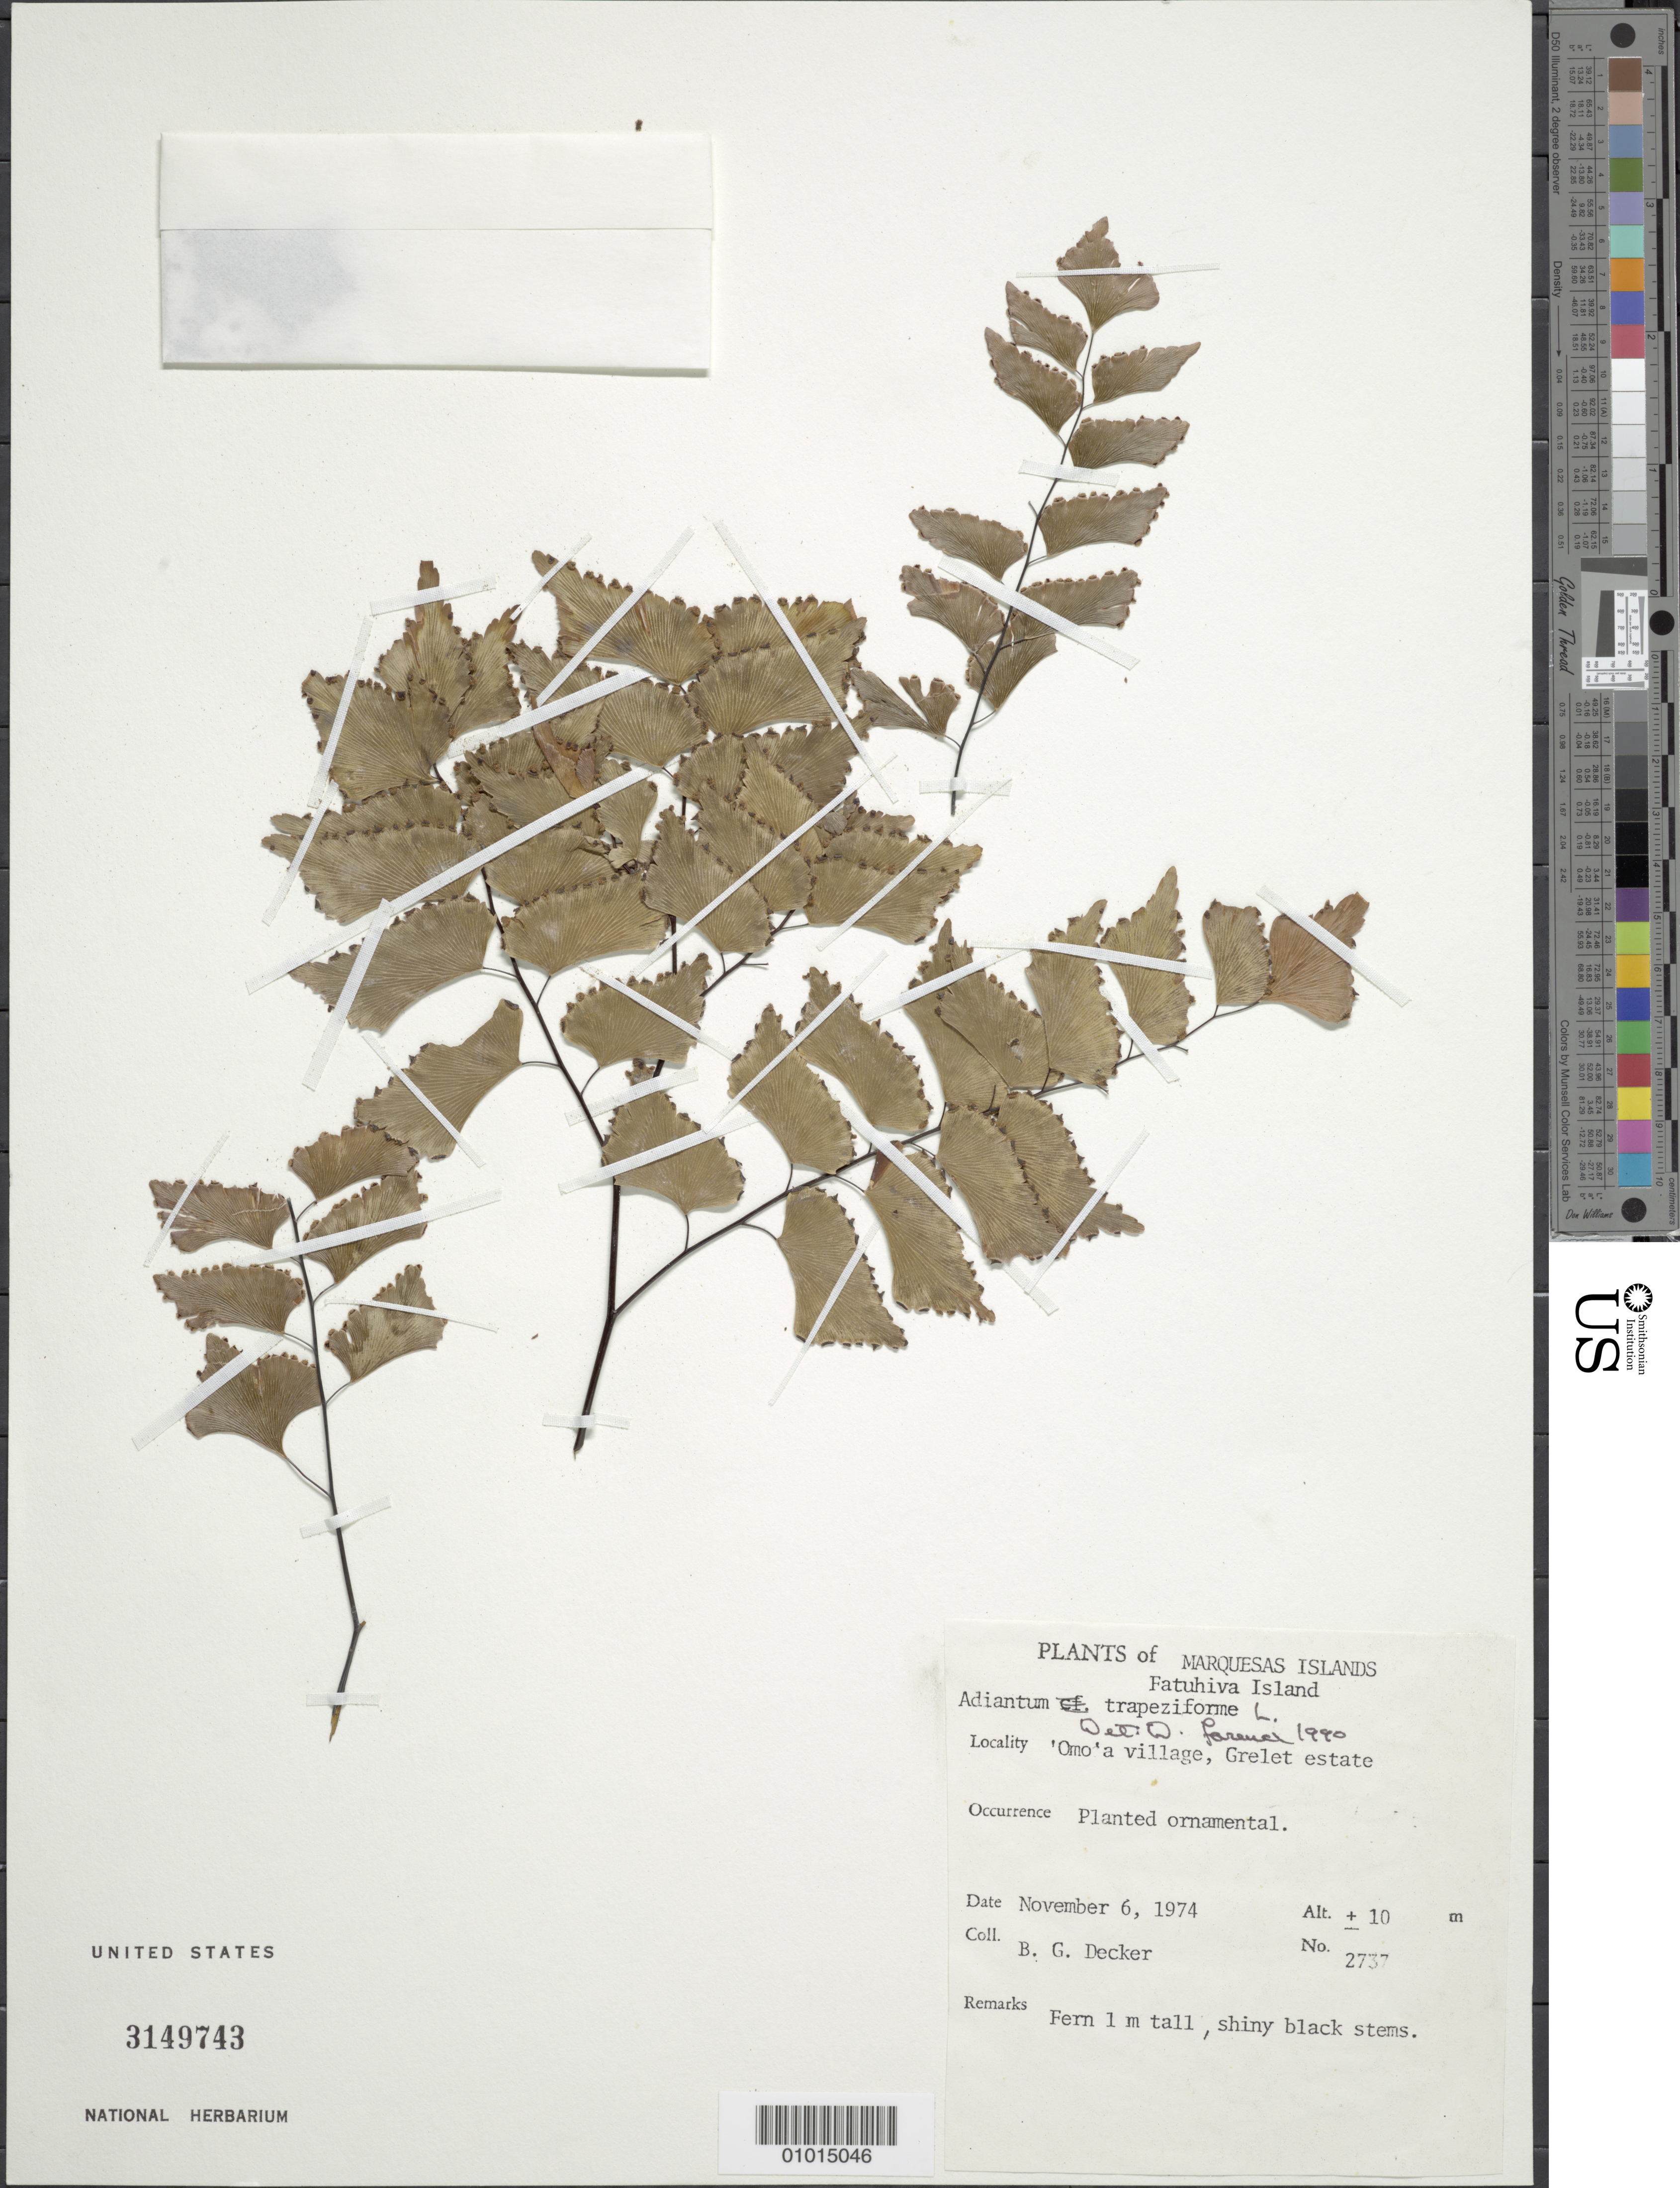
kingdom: Plantae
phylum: Tracheophyta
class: Polypodiopsida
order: Polypodiales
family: Pteridaceae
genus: Adiantum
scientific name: Adiantum trapeziforme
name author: L.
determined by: Lorence, David H., (PTBG), National Tropical Botanical Garden (UNITED STATES)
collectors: B. G. Decker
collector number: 2737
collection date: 1974-11-06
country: French Polynesia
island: Fatu Hiva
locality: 'Omo'a village, Grelet estate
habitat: Planted ornamental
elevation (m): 10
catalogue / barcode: US 3149743